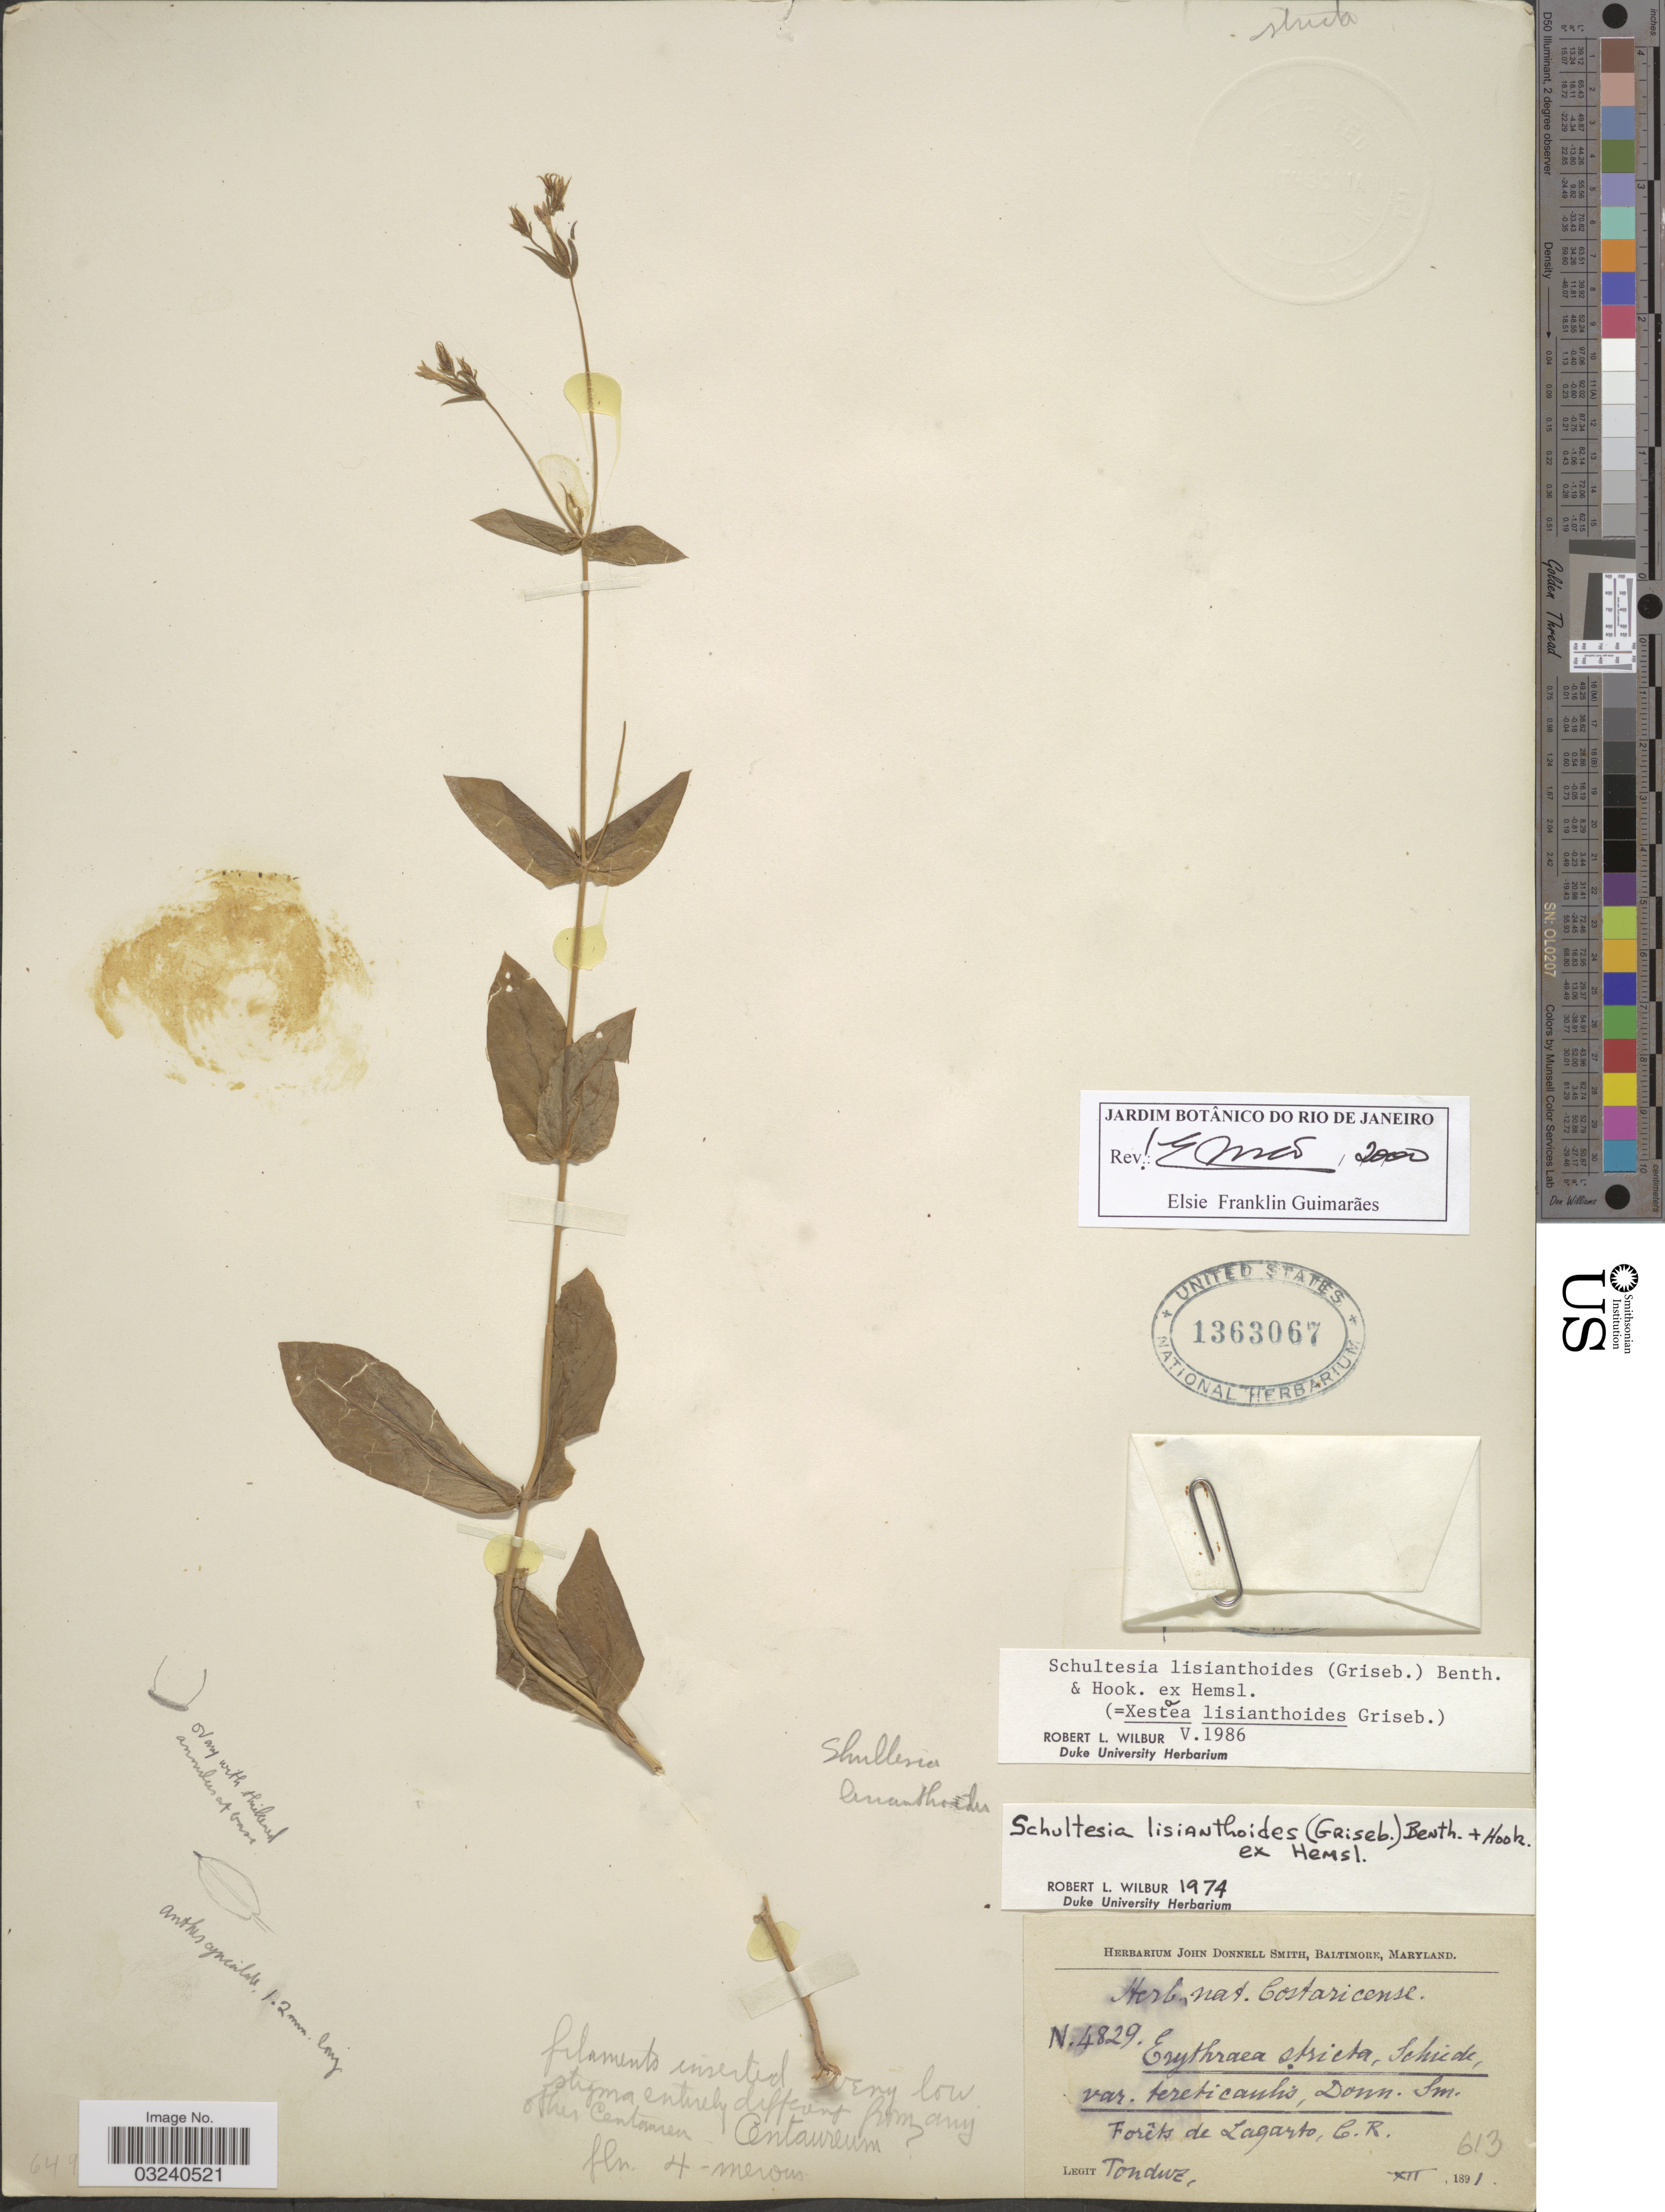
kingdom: Plantae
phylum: Tracheophyta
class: Magnoliopsida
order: Gentianales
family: Gentianaceae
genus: Schultesia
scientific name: Schultesia lisianthoides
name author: (Griseb.) Benth. & Hook. f. ex Hemsl.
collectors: Tonduz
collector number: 4829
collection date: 1891-12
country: Costa Rica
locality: Forêts de Lagarto, C.R.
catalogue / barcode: US 1363067